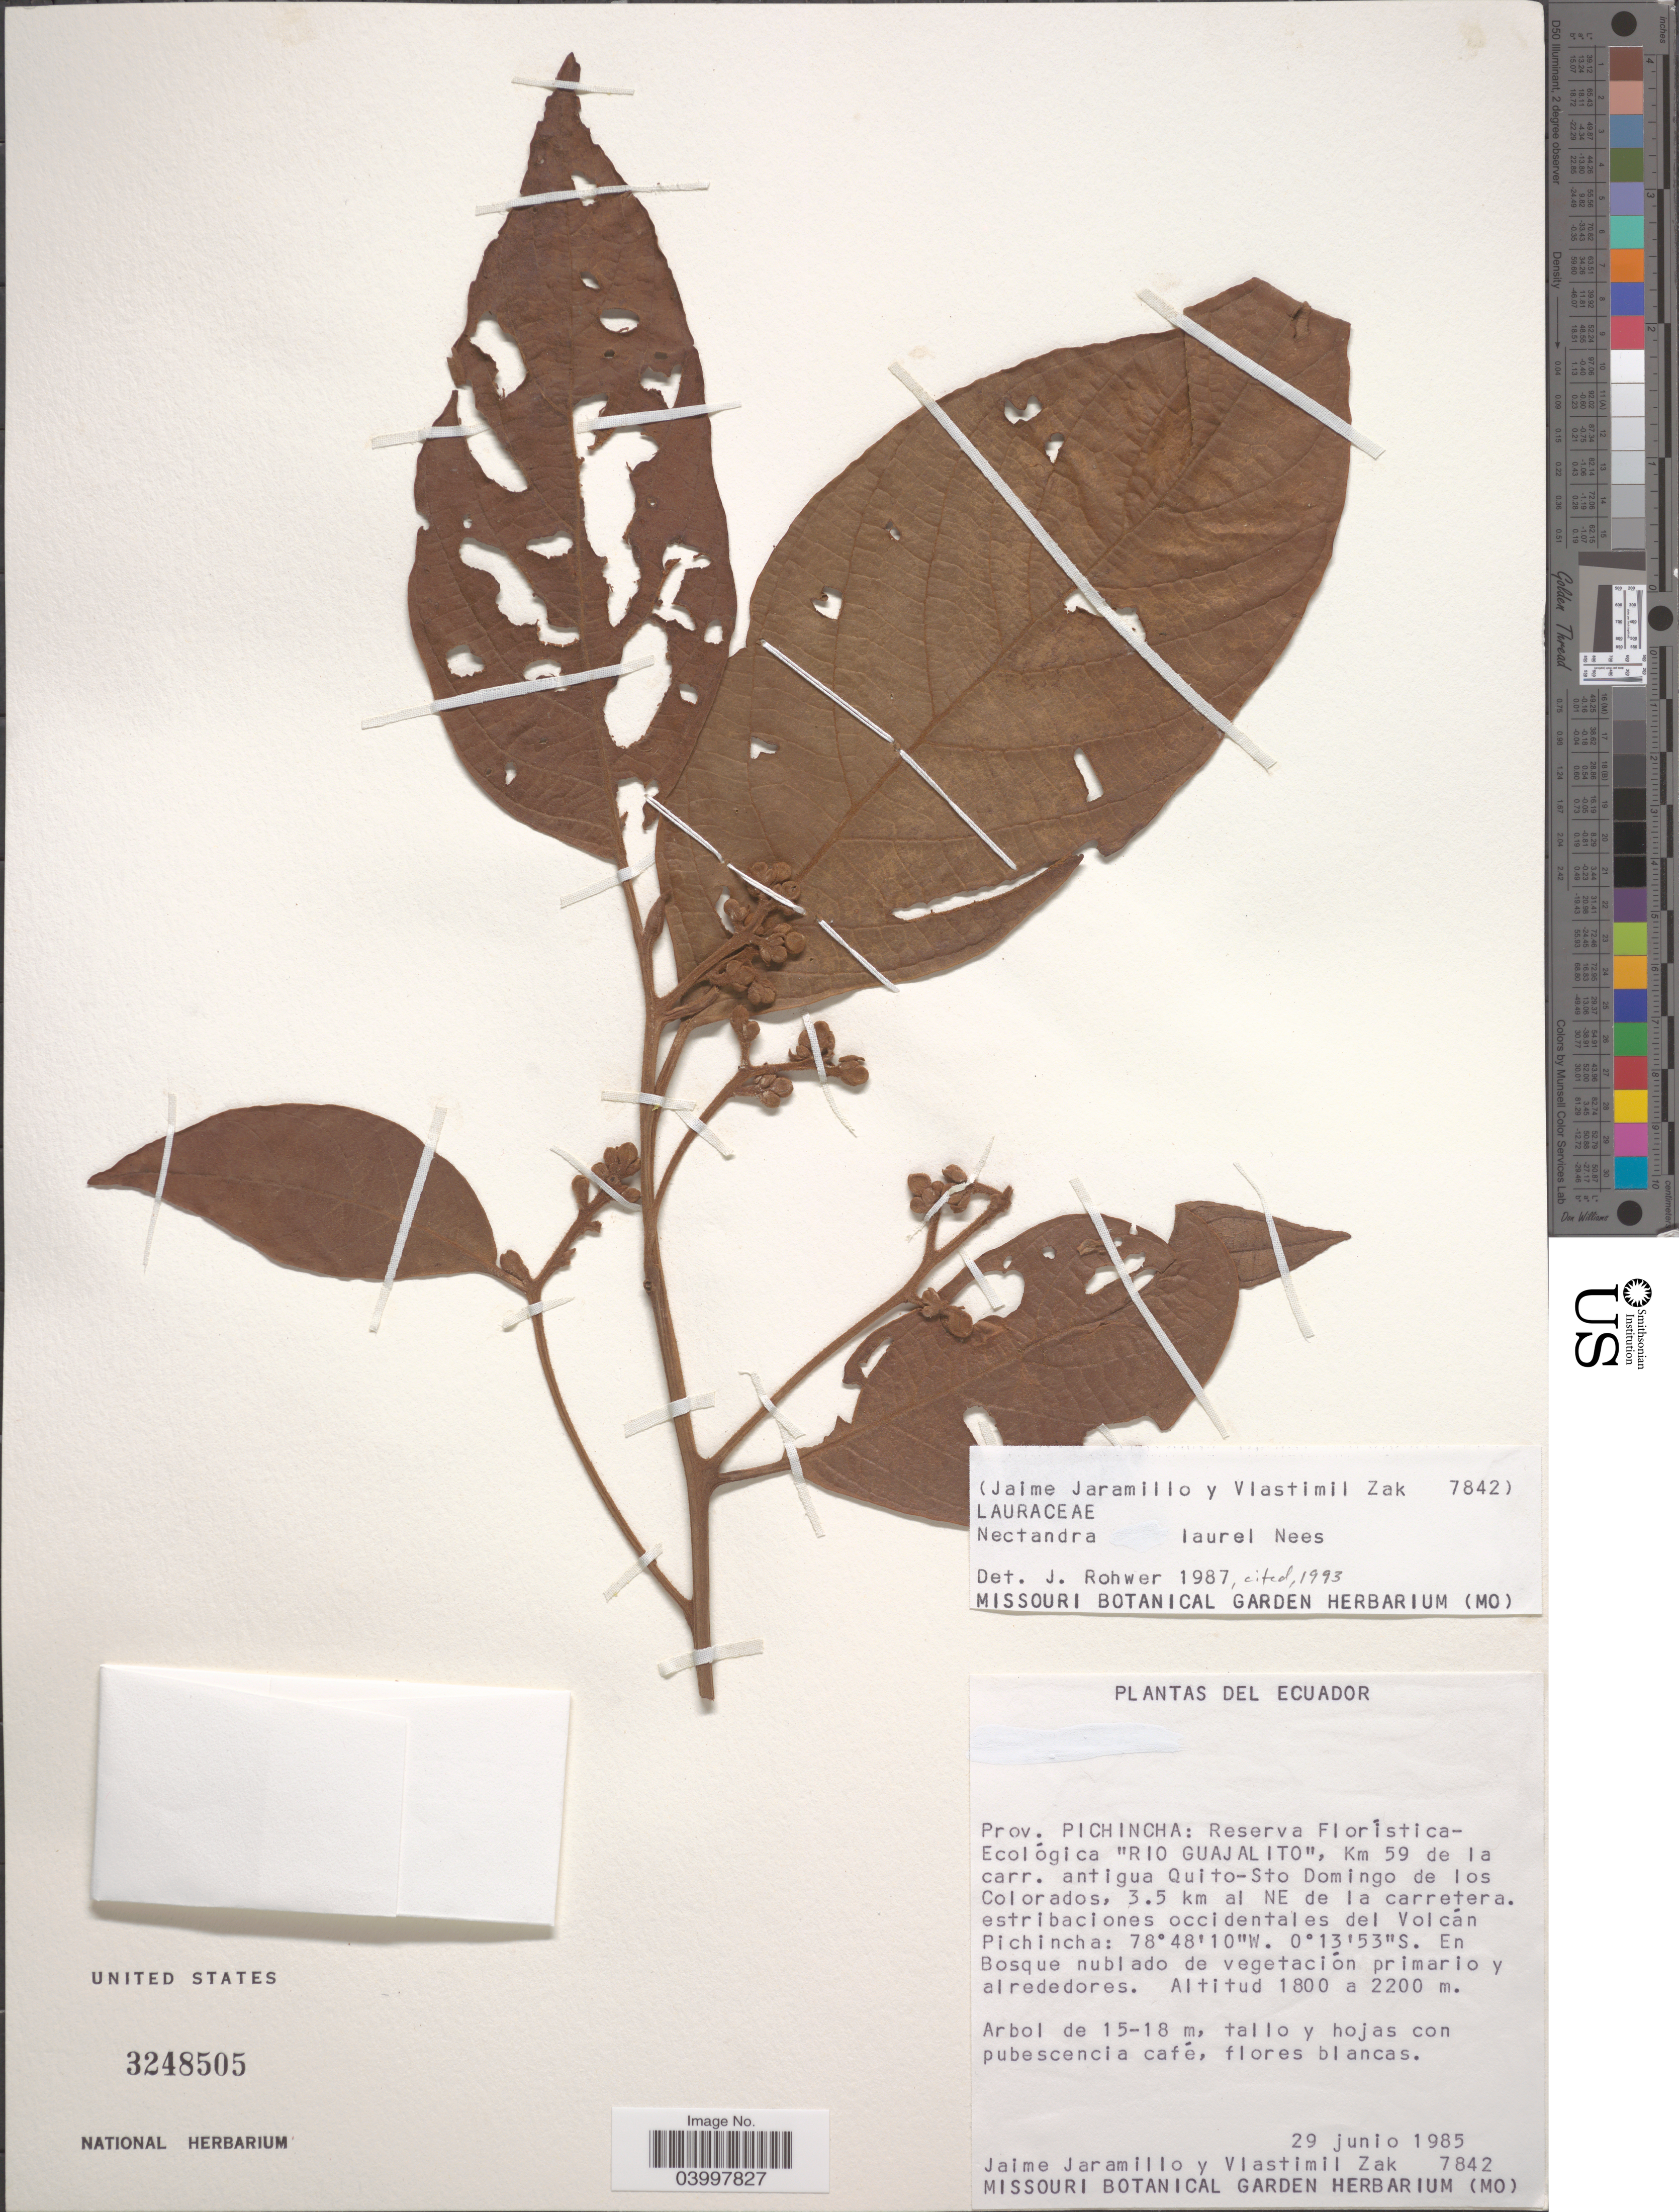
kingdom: Plantae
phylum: Tracheophyta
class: Magnoliopsida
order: Laurales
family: Lauraceae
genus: Nectandra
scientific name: Nectandra laurel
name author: Nees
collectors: J. Jaramillo & V. Zak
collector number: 7842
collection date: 1985-06-29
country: Ecuador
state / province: Pichincha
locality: Reserva Florística-Ecológica "Rio Guajalito", Km 59 de la carr. antigua Quito-Sto Domingo de los Colorados, 3.5 km al NE de la carretera. estribaciones occidentales del Volcán Pichincha.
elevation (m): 1800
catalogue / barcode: US 3248505